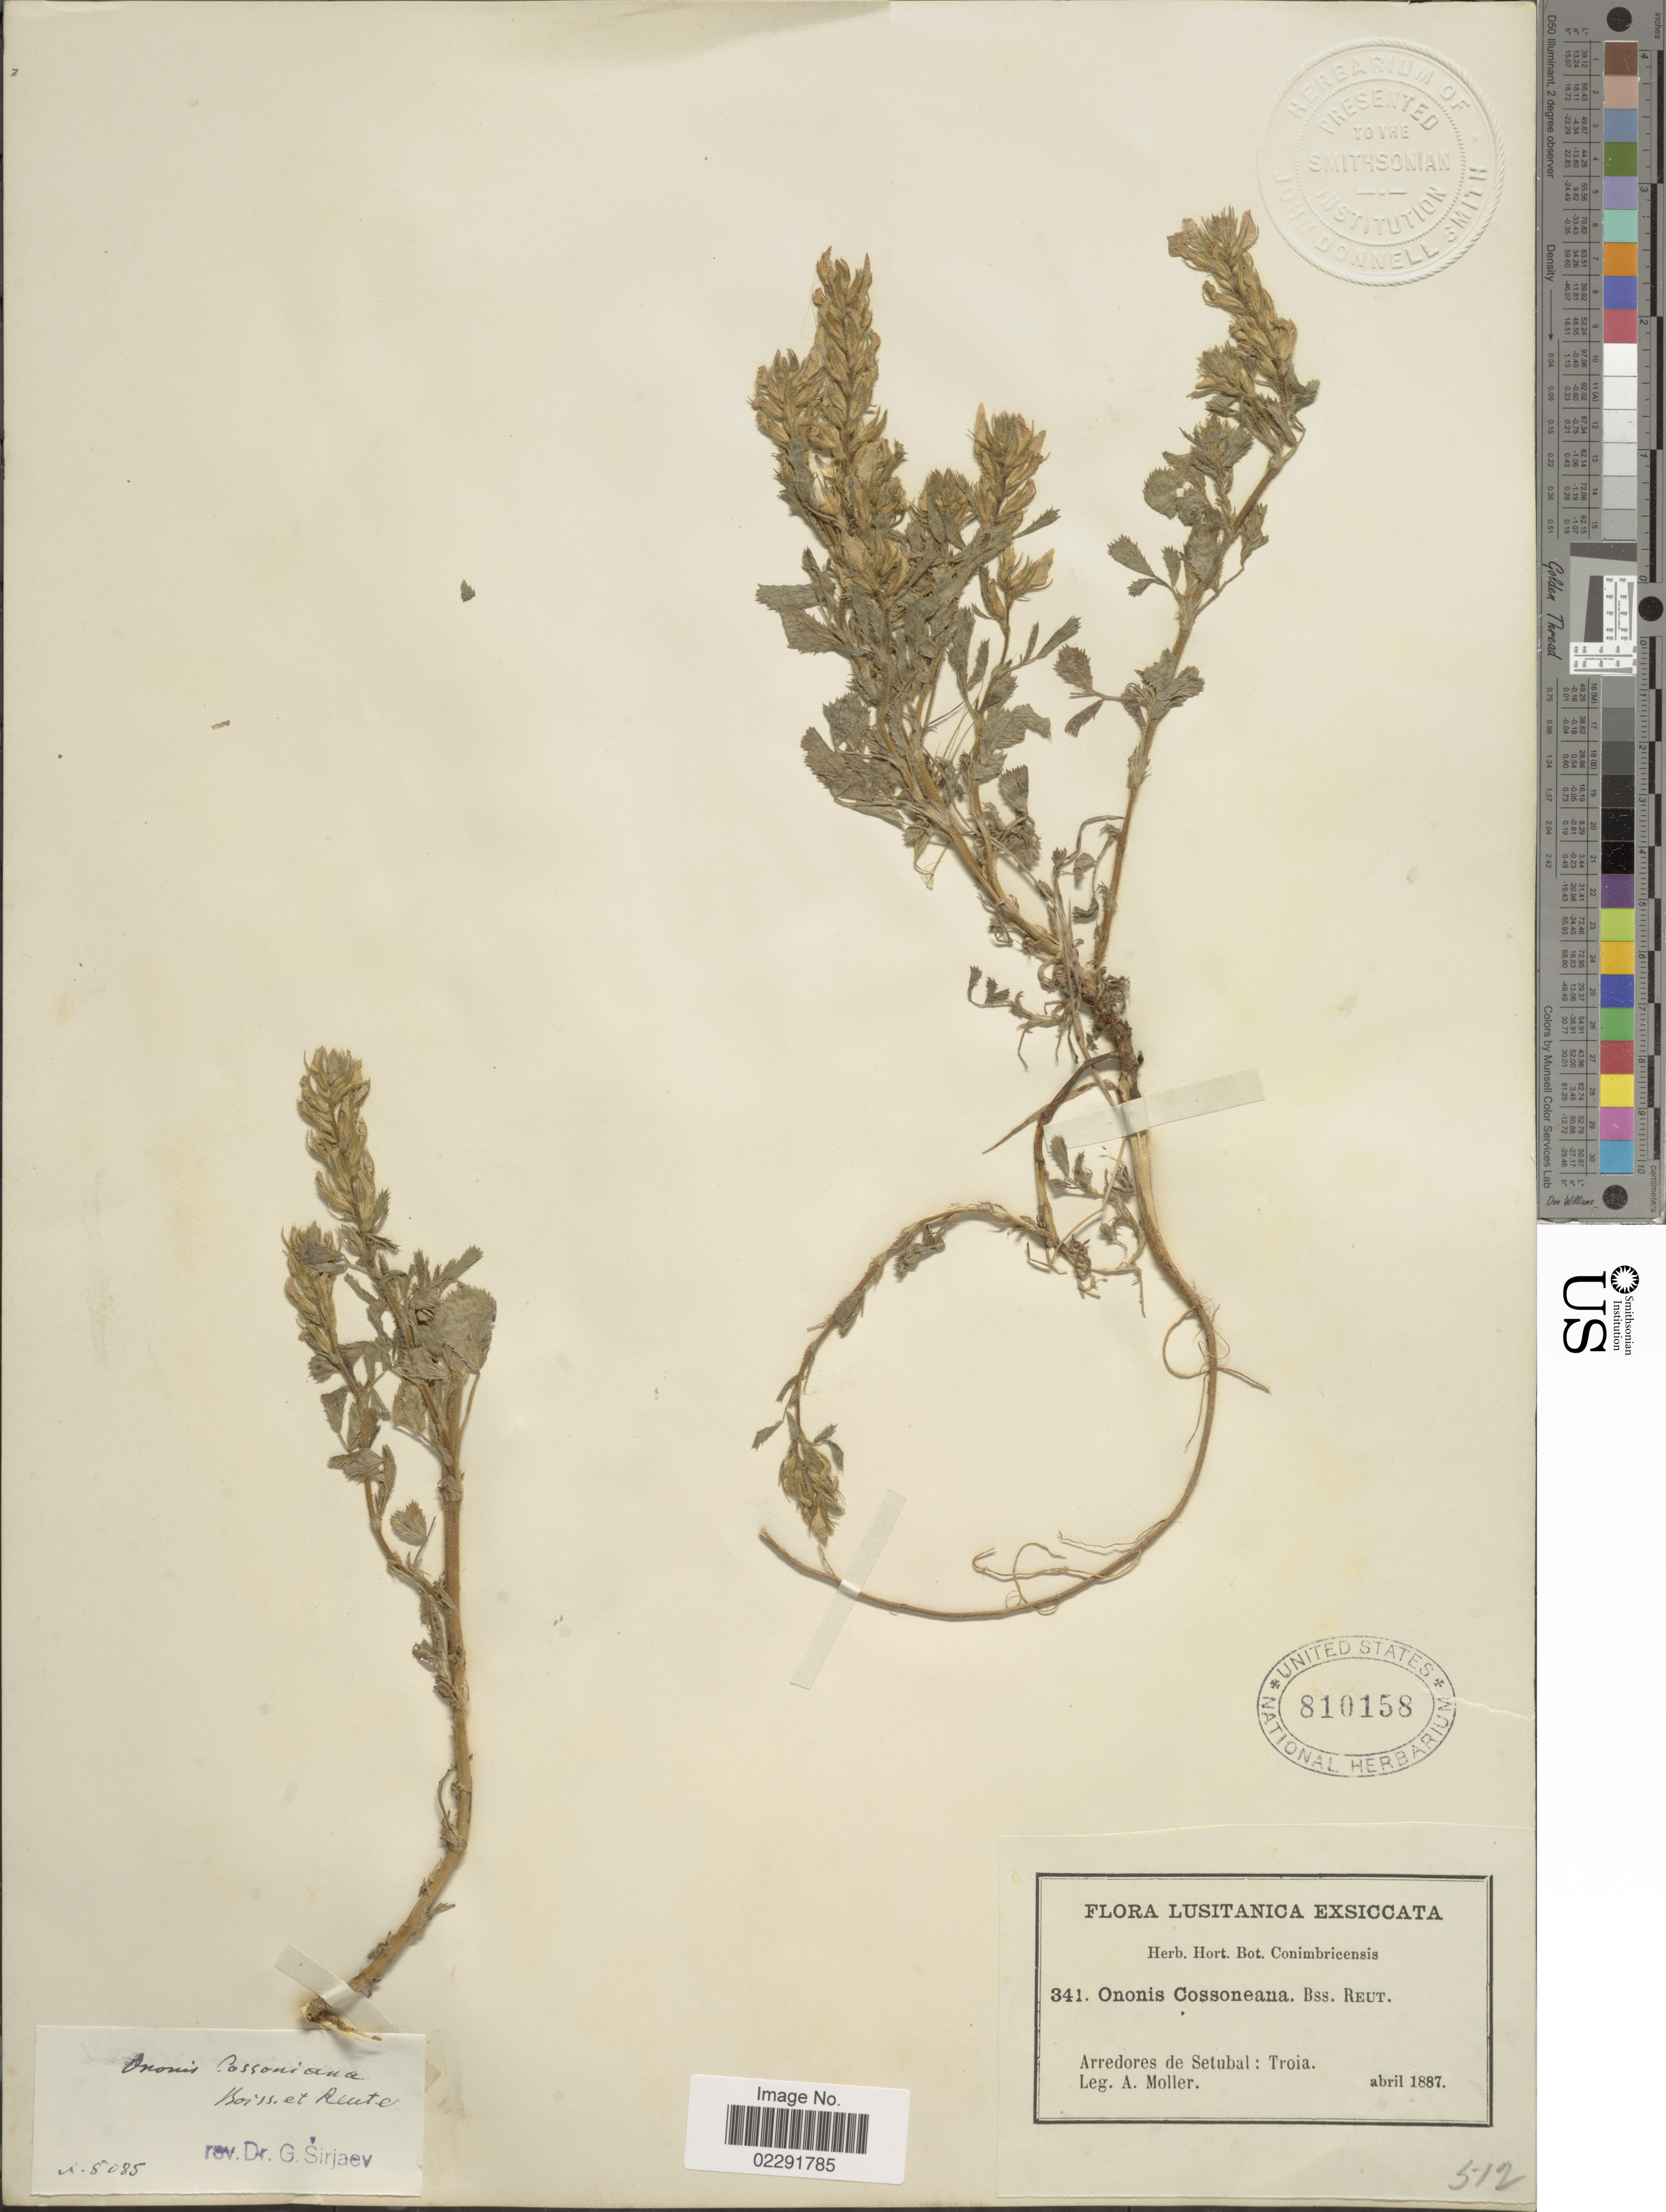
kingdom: Plantae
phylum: Tracheophyta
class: Magnoliopsida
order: Fabales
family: Fabaceae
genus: Ononis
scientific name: Ononis cossoniana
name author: Boiss. & Reut.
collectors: A. Moller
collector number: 341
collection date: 1887-04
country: Portugal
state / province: Setubal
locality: Arredores de Setobal: Troia.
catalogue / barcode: US 810158